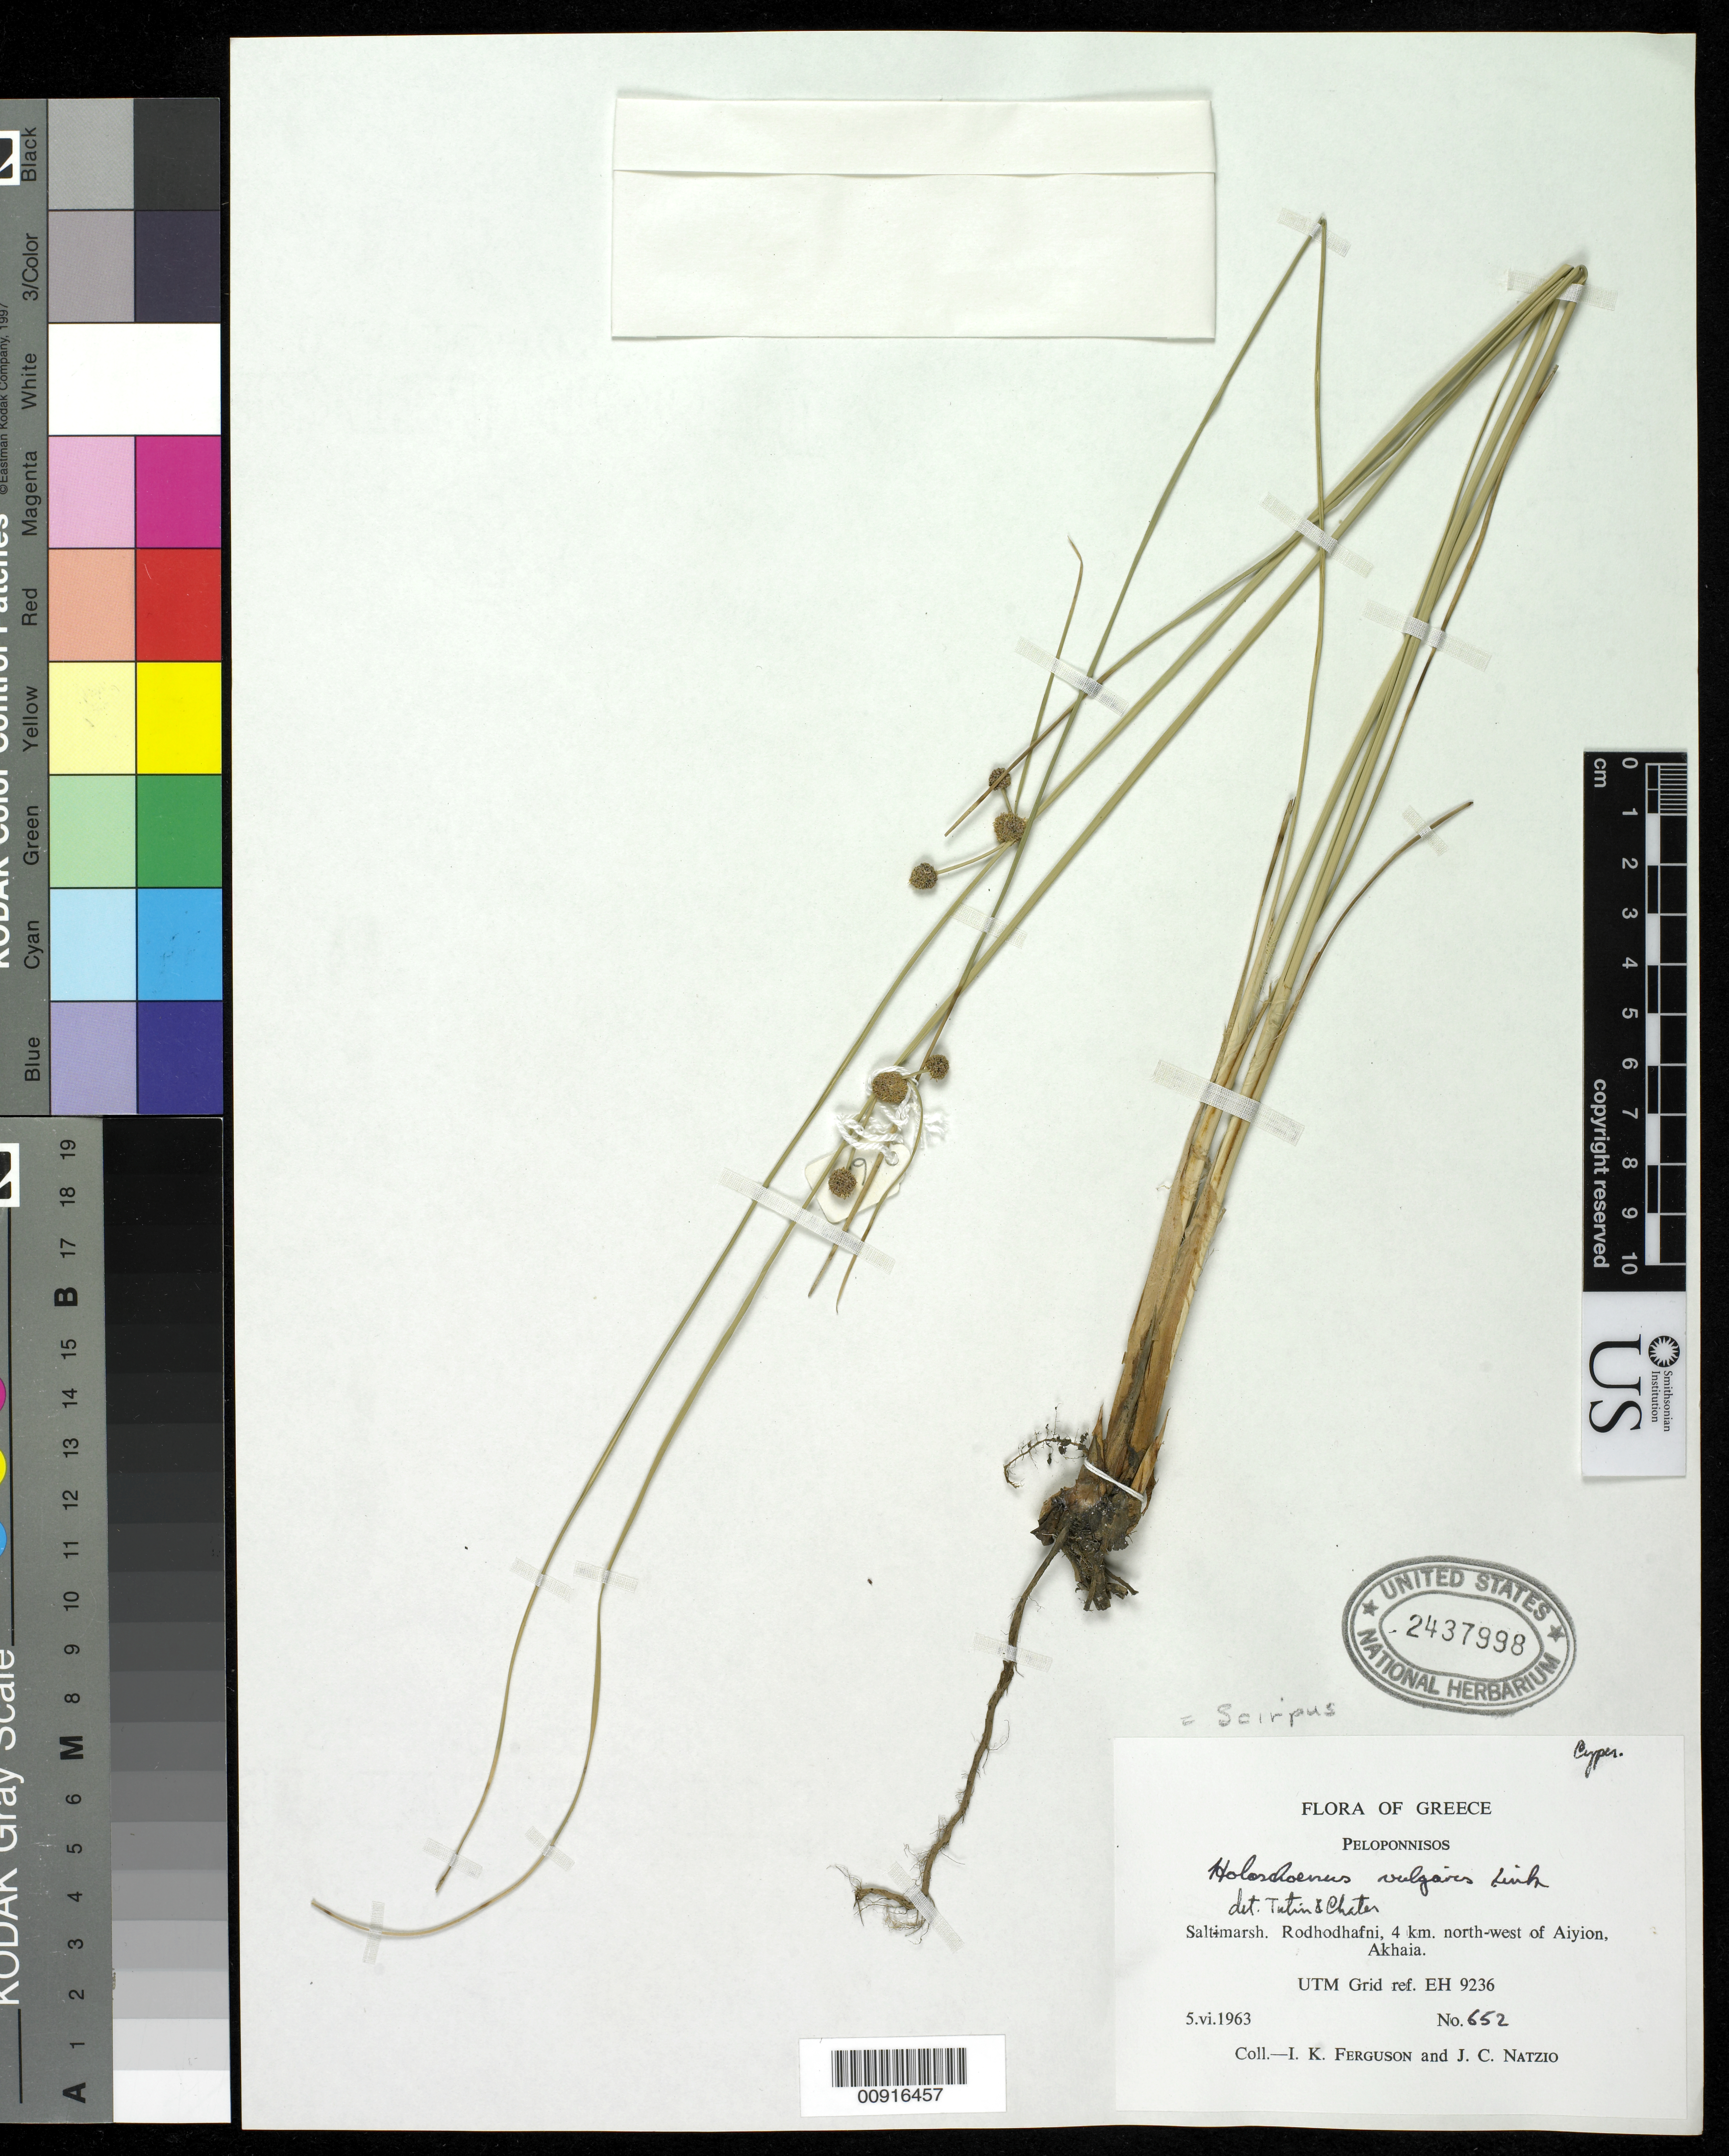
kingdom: Plantae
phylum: Tracheophyta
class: Liliopsida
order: Poales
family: Cyperaceae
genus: Scirpoides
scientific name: Scirpoides holoschoenus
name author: (L.) Soják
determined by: Strong, M. T., (US), Smithsonian Institution - National Museum of Natural History (UNITED STATES)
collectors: I. K. Ferguson & J. Natzio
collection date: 1963-06-05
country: Greece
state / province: Peloponnese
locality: Saltmarsh Rodhodhafni, 4 km. north-west of Aiyion, Akhaia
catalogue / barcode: US 2437998